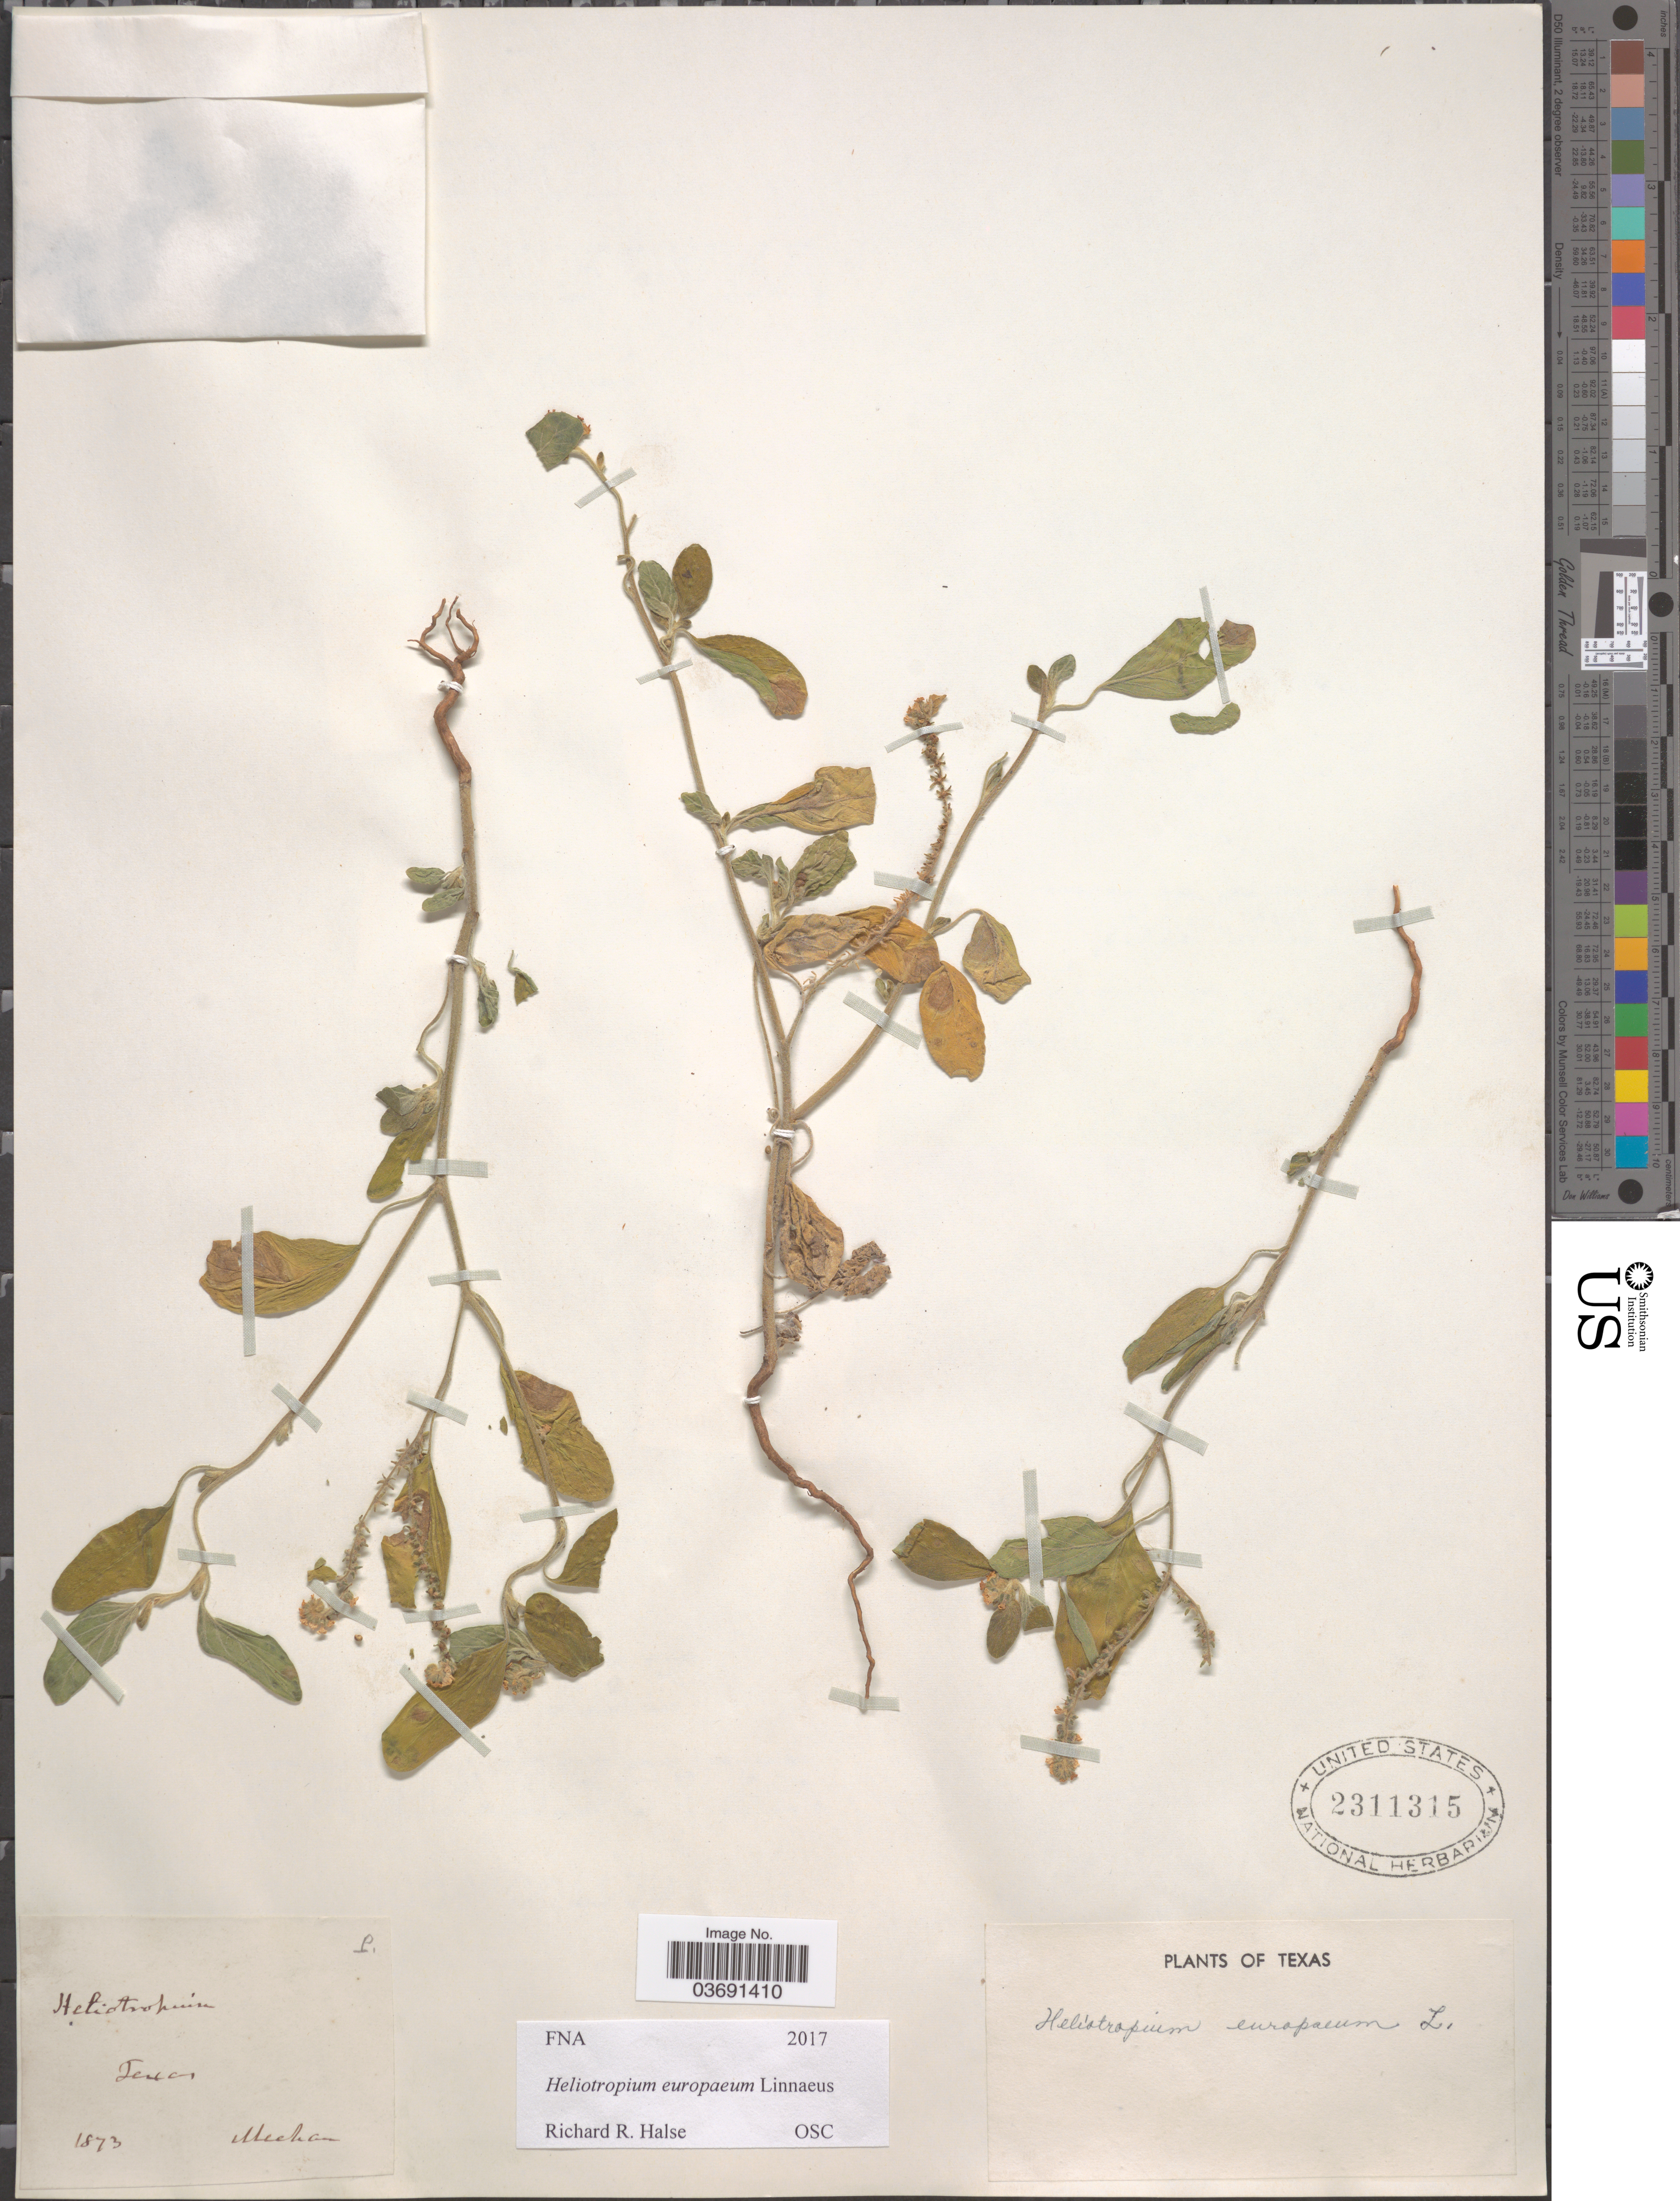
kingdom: Plantae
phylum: Tracheophyta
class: Magnoliopsida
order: Boraginales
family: Heliotropiaceae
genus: Heliotropium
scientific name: Heliotropium europaeum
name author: L.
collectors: Meehan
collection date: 1873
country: United States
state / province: Texas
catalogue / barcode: US 2311315